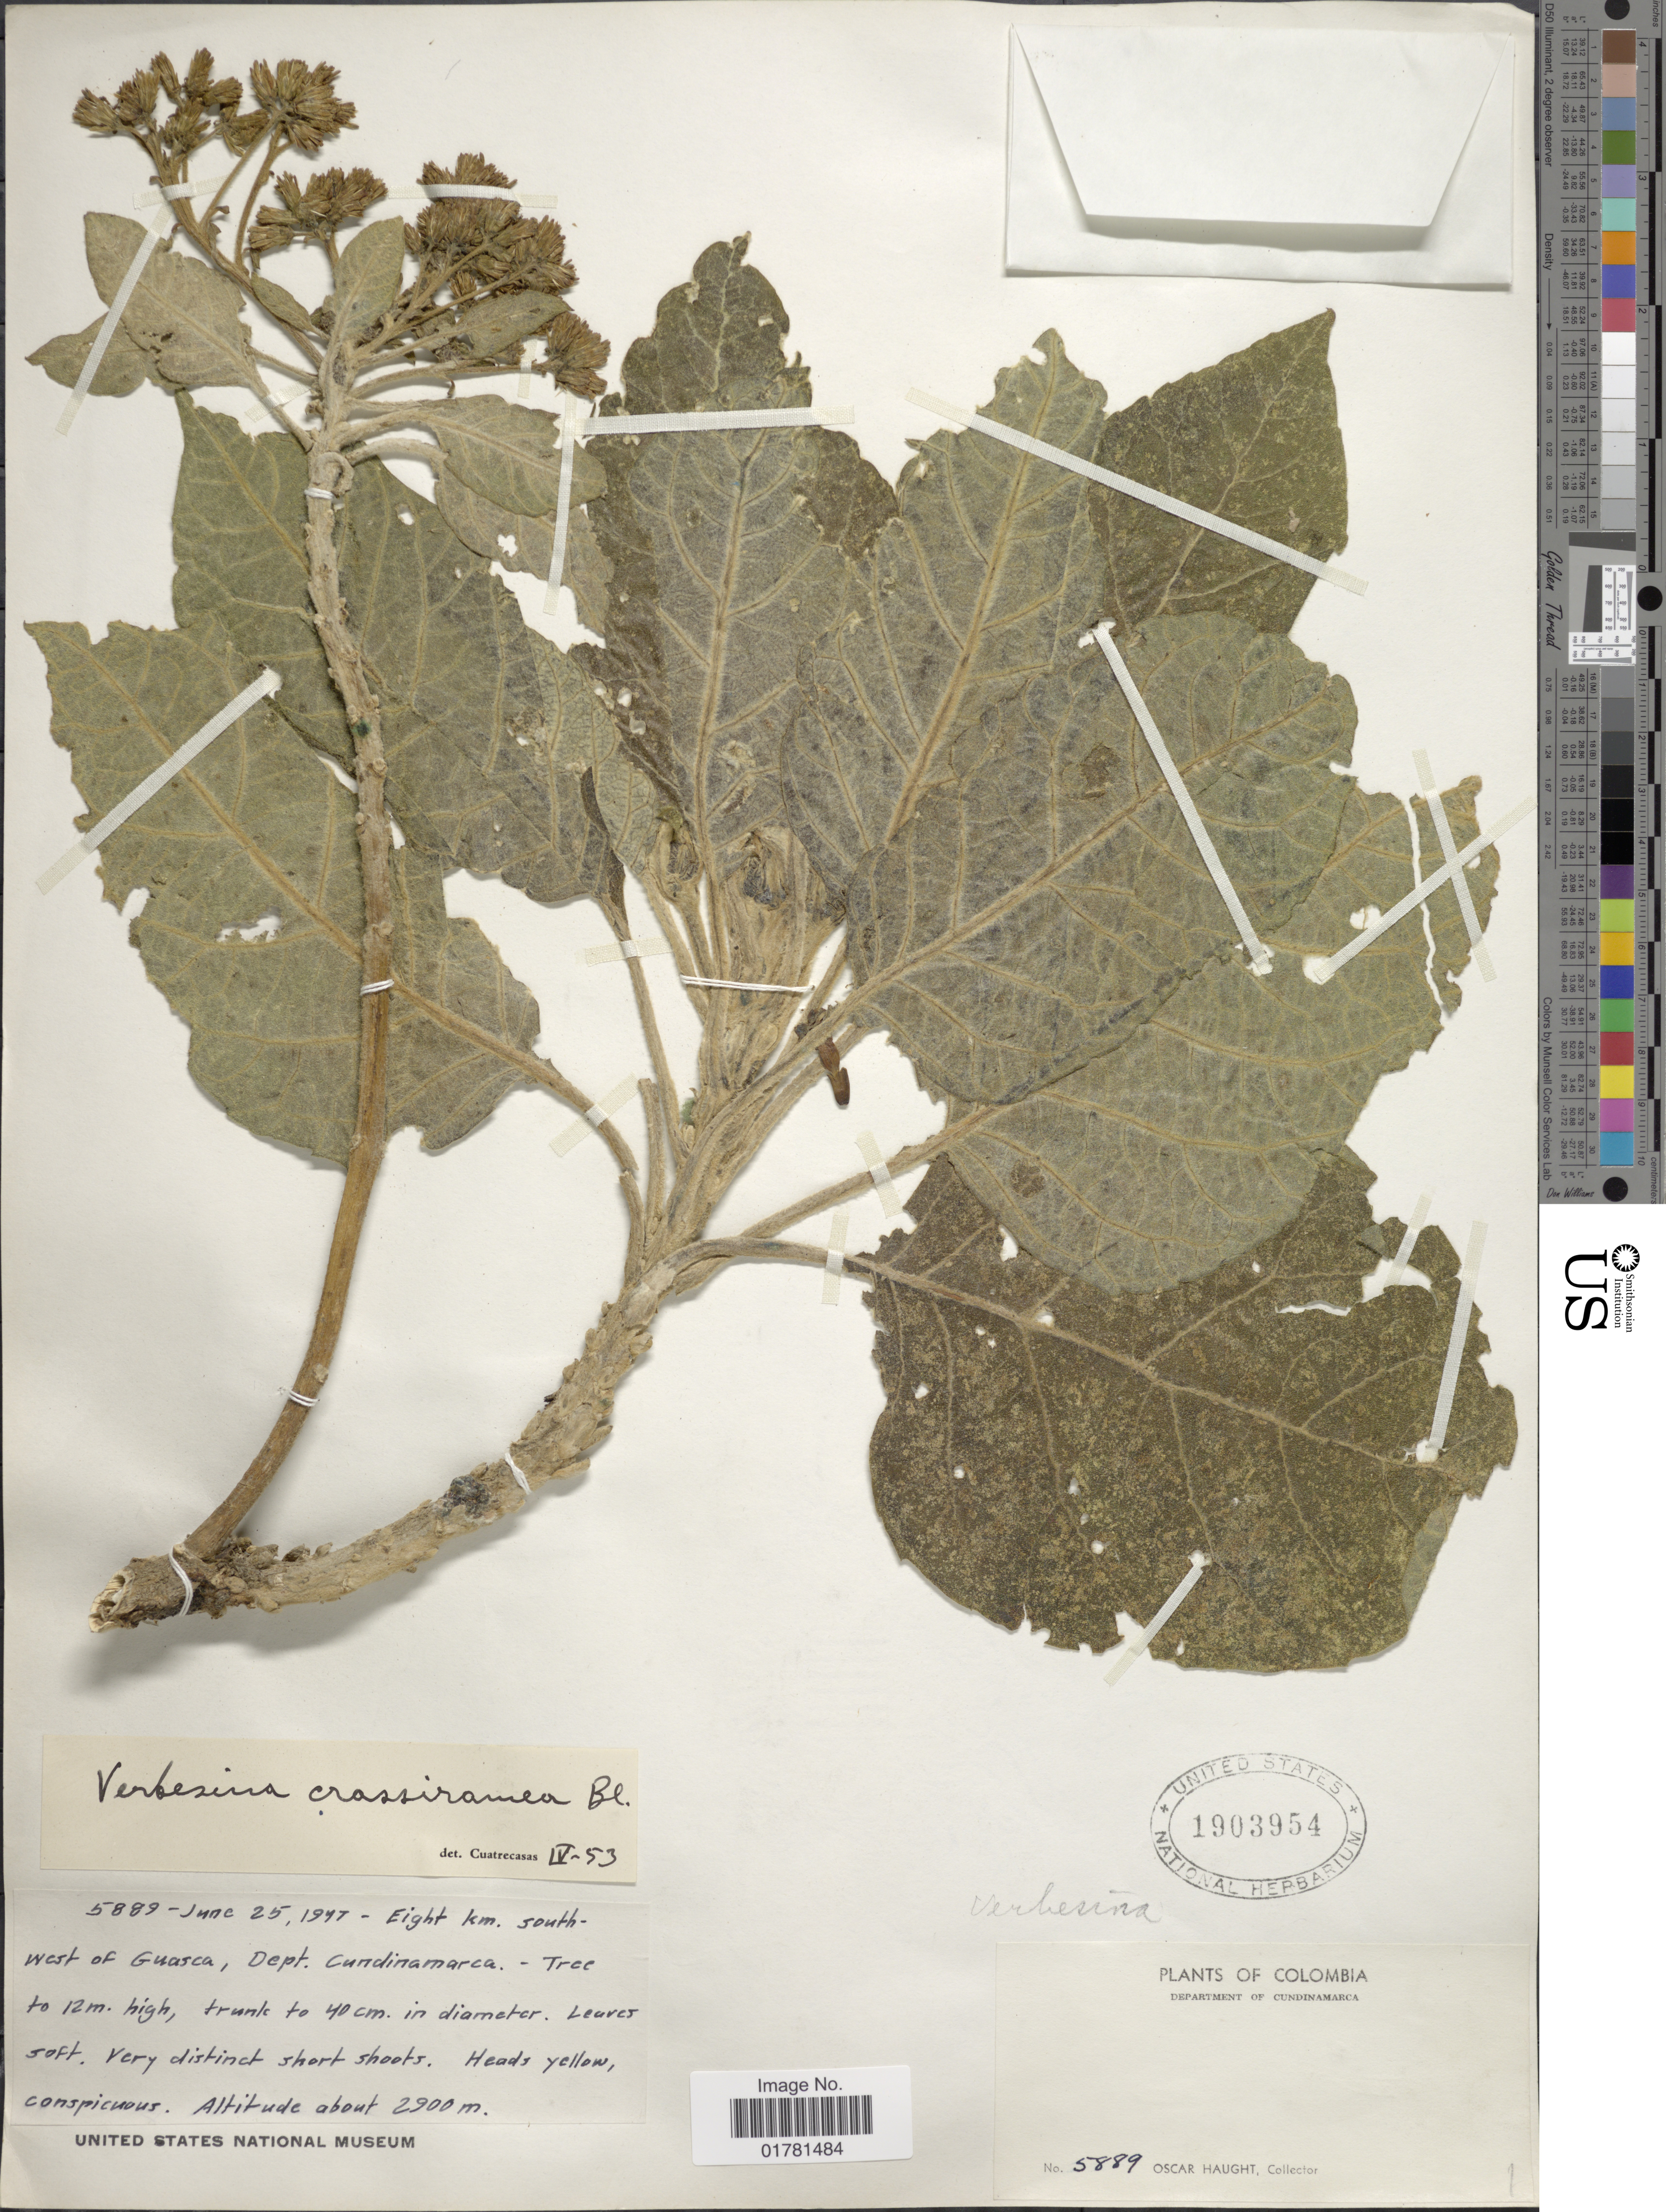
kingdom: Plantae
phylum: Tracheophyta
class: Magnoliopsida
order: Asterales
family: Asteraceae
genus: Verbesina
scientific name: Verbesina sp.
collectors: O. L. Haught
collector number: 5889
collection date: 1947-06-25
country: Colombia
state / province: Cundinamarca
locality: Department of Cundinamarca, Eight km south-west of Guasca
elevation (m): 2900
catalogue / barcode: US 1903954